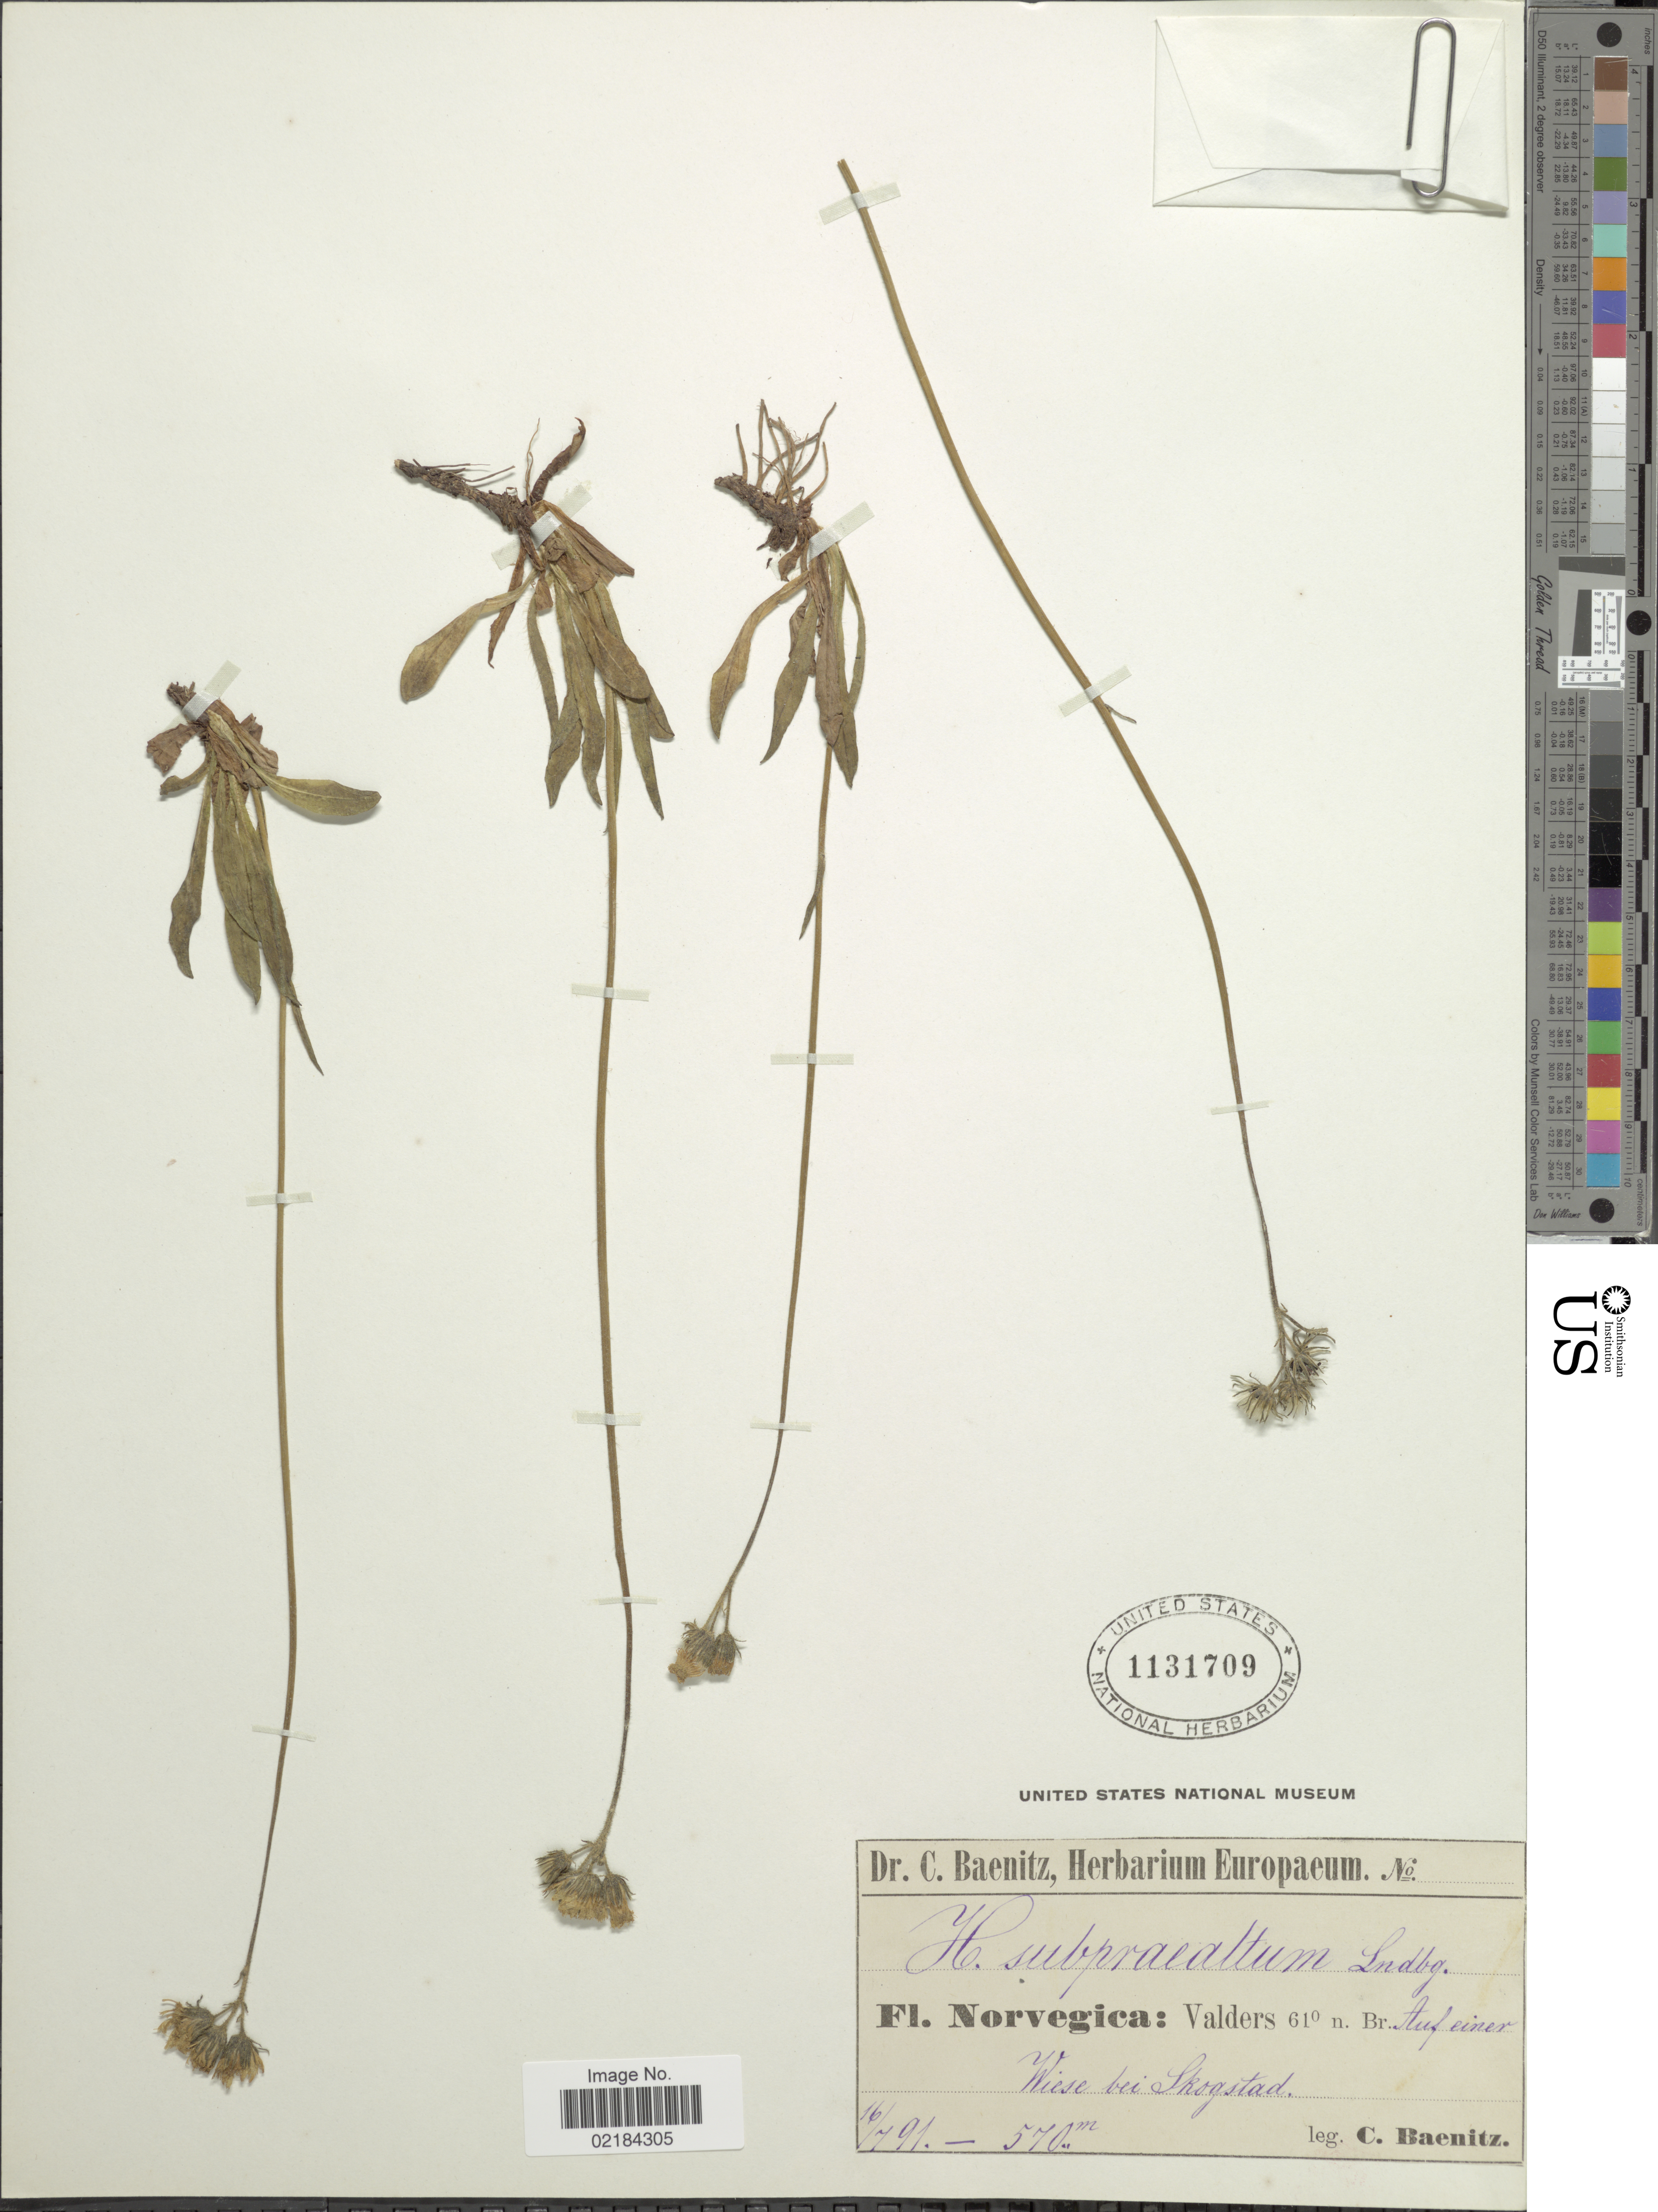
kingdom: Plantae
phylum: Tracheophyta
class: Magnoliopsida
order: Asterales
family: Asteraceae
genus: Pilosella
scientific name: Pilosella glomerata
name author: (Froel.) Fr.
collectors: C. G. Baenitz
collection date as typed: Transcribed d/m/y: 16/7/91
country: Norway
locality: Norvegica: Valders. Br. Auf einer. Wiese bei Skogstad.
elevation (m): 570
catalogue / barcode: US 1131709